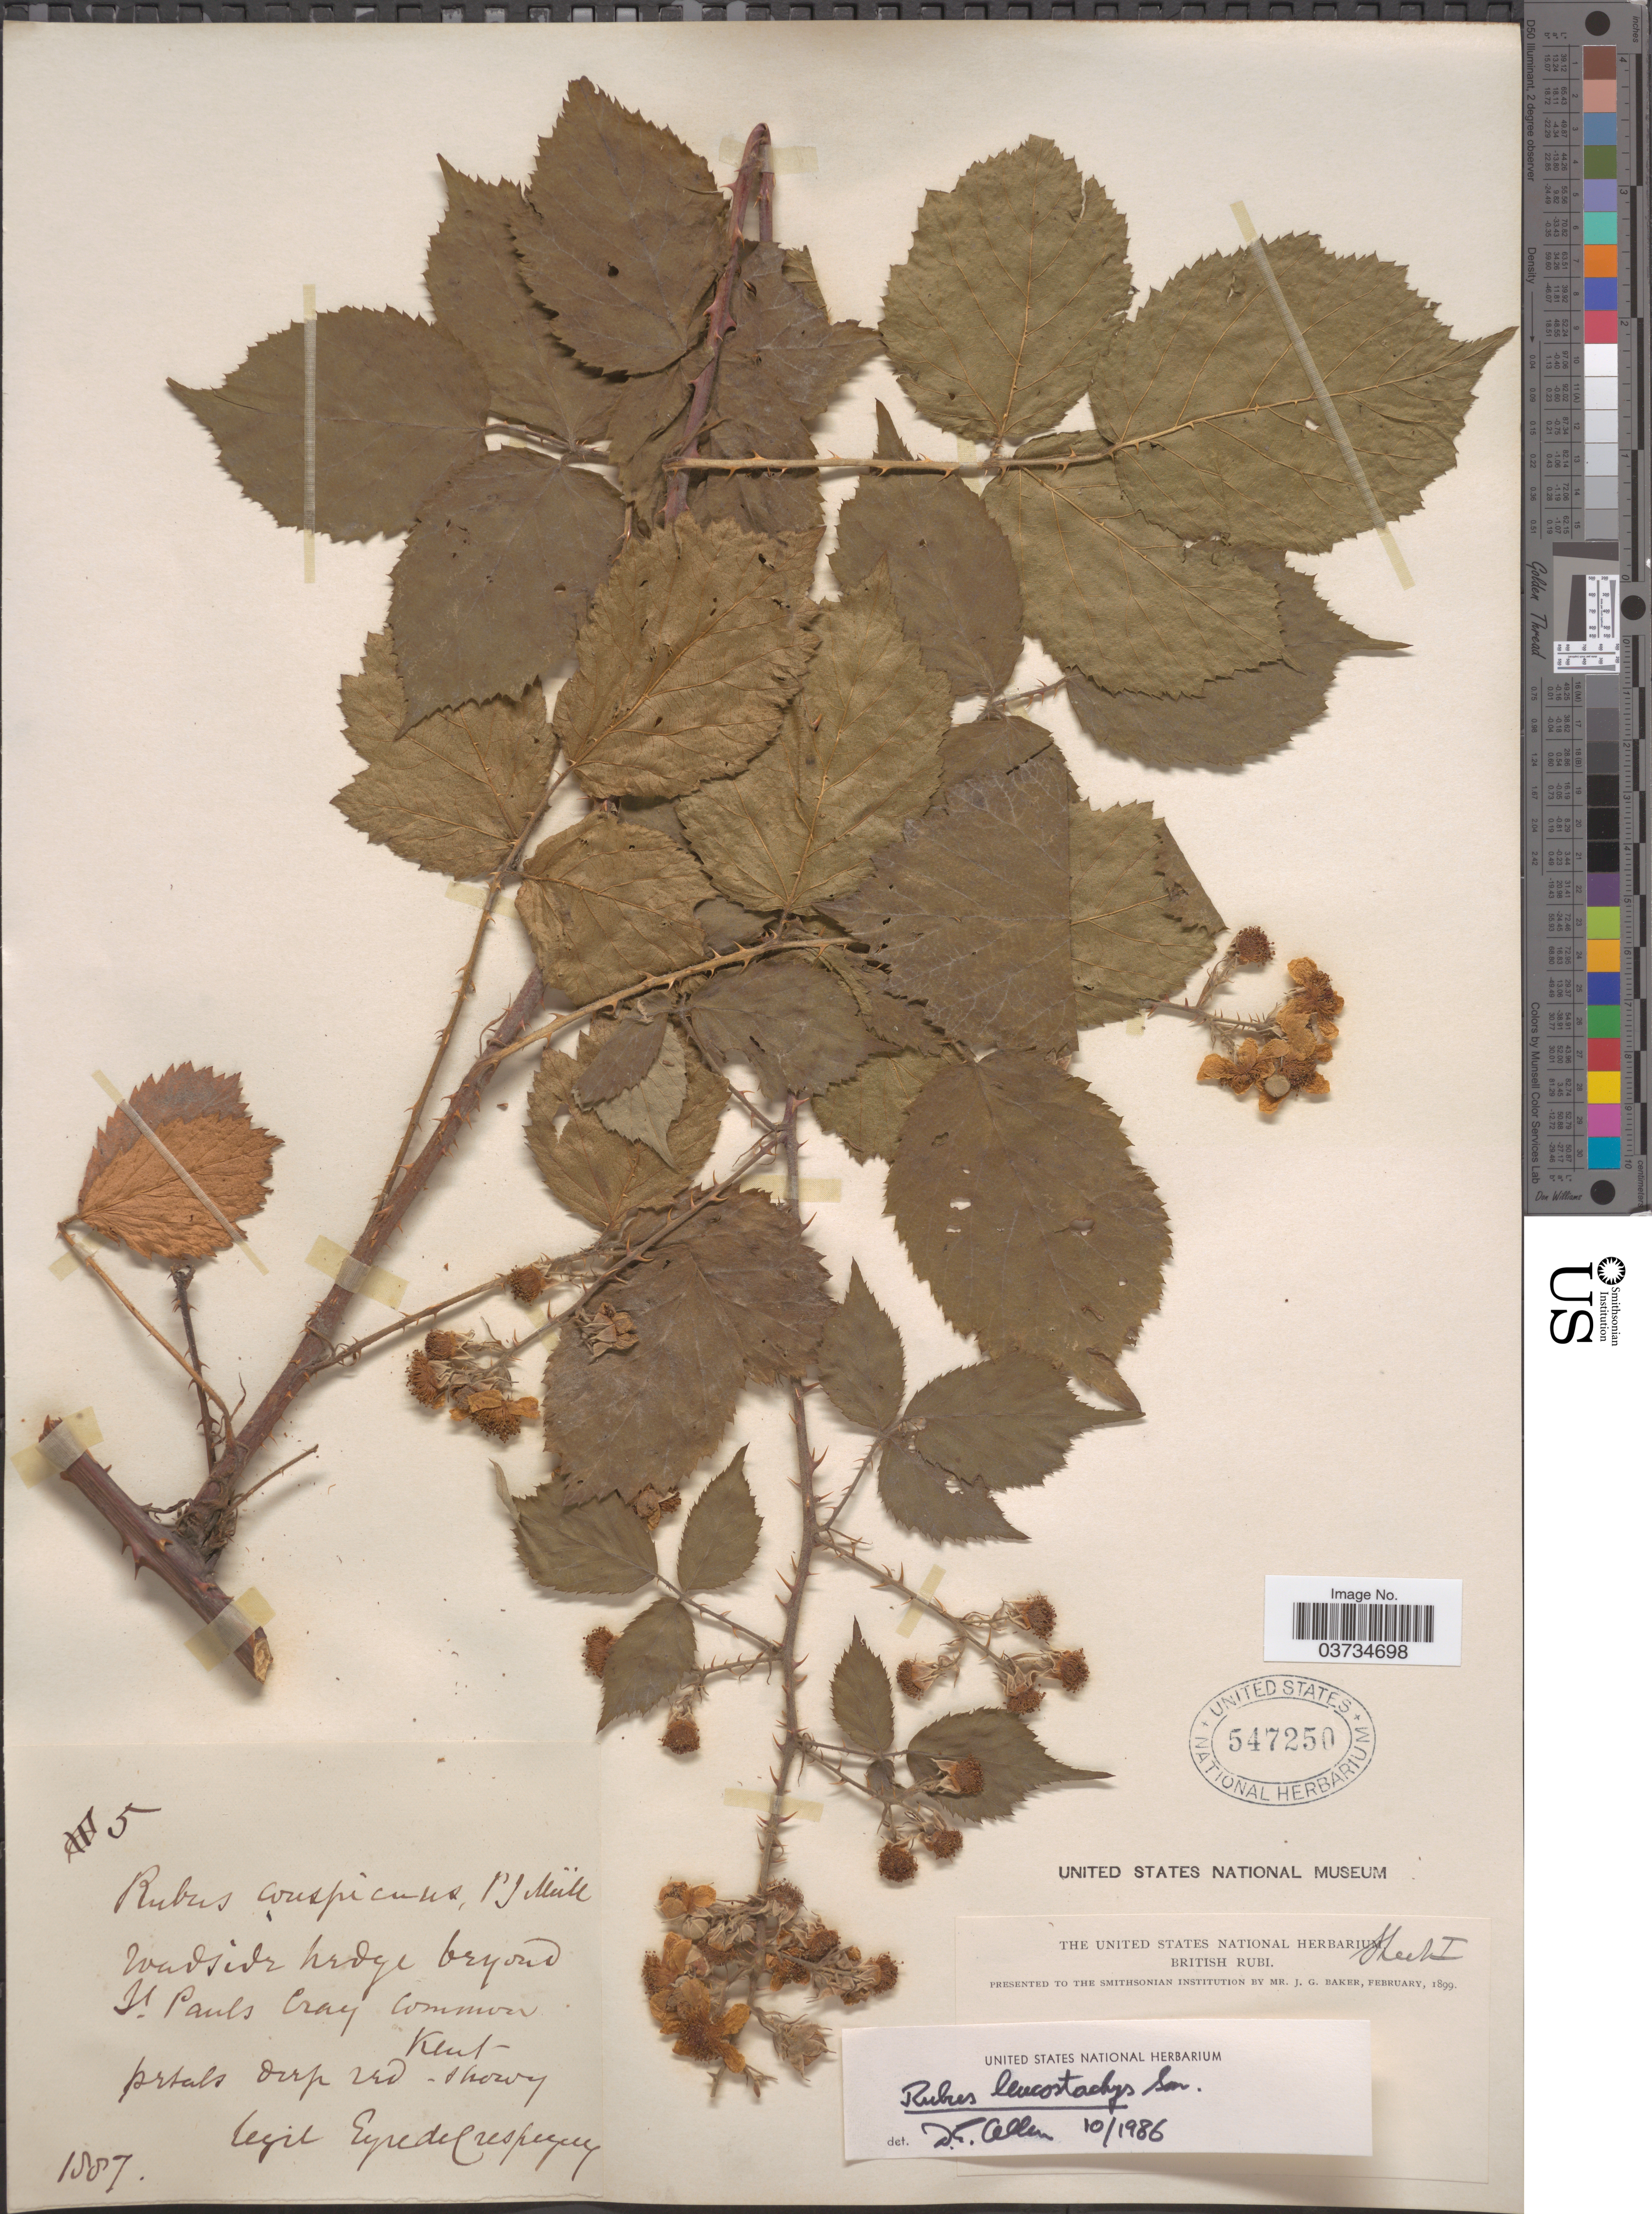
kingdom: Plantae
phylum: Tracheophyta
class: Magnoliopsida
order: Rosales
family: Rosaceae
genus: Rubus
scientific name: Rubus leucostachys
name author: Schleich. ex Sm.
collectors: E. de Crespigny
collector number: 5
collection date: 1887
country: United Kingdom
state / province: England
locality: Roadside hedge beyond St. Pauls Cray. Kent.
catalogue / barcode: US 547250